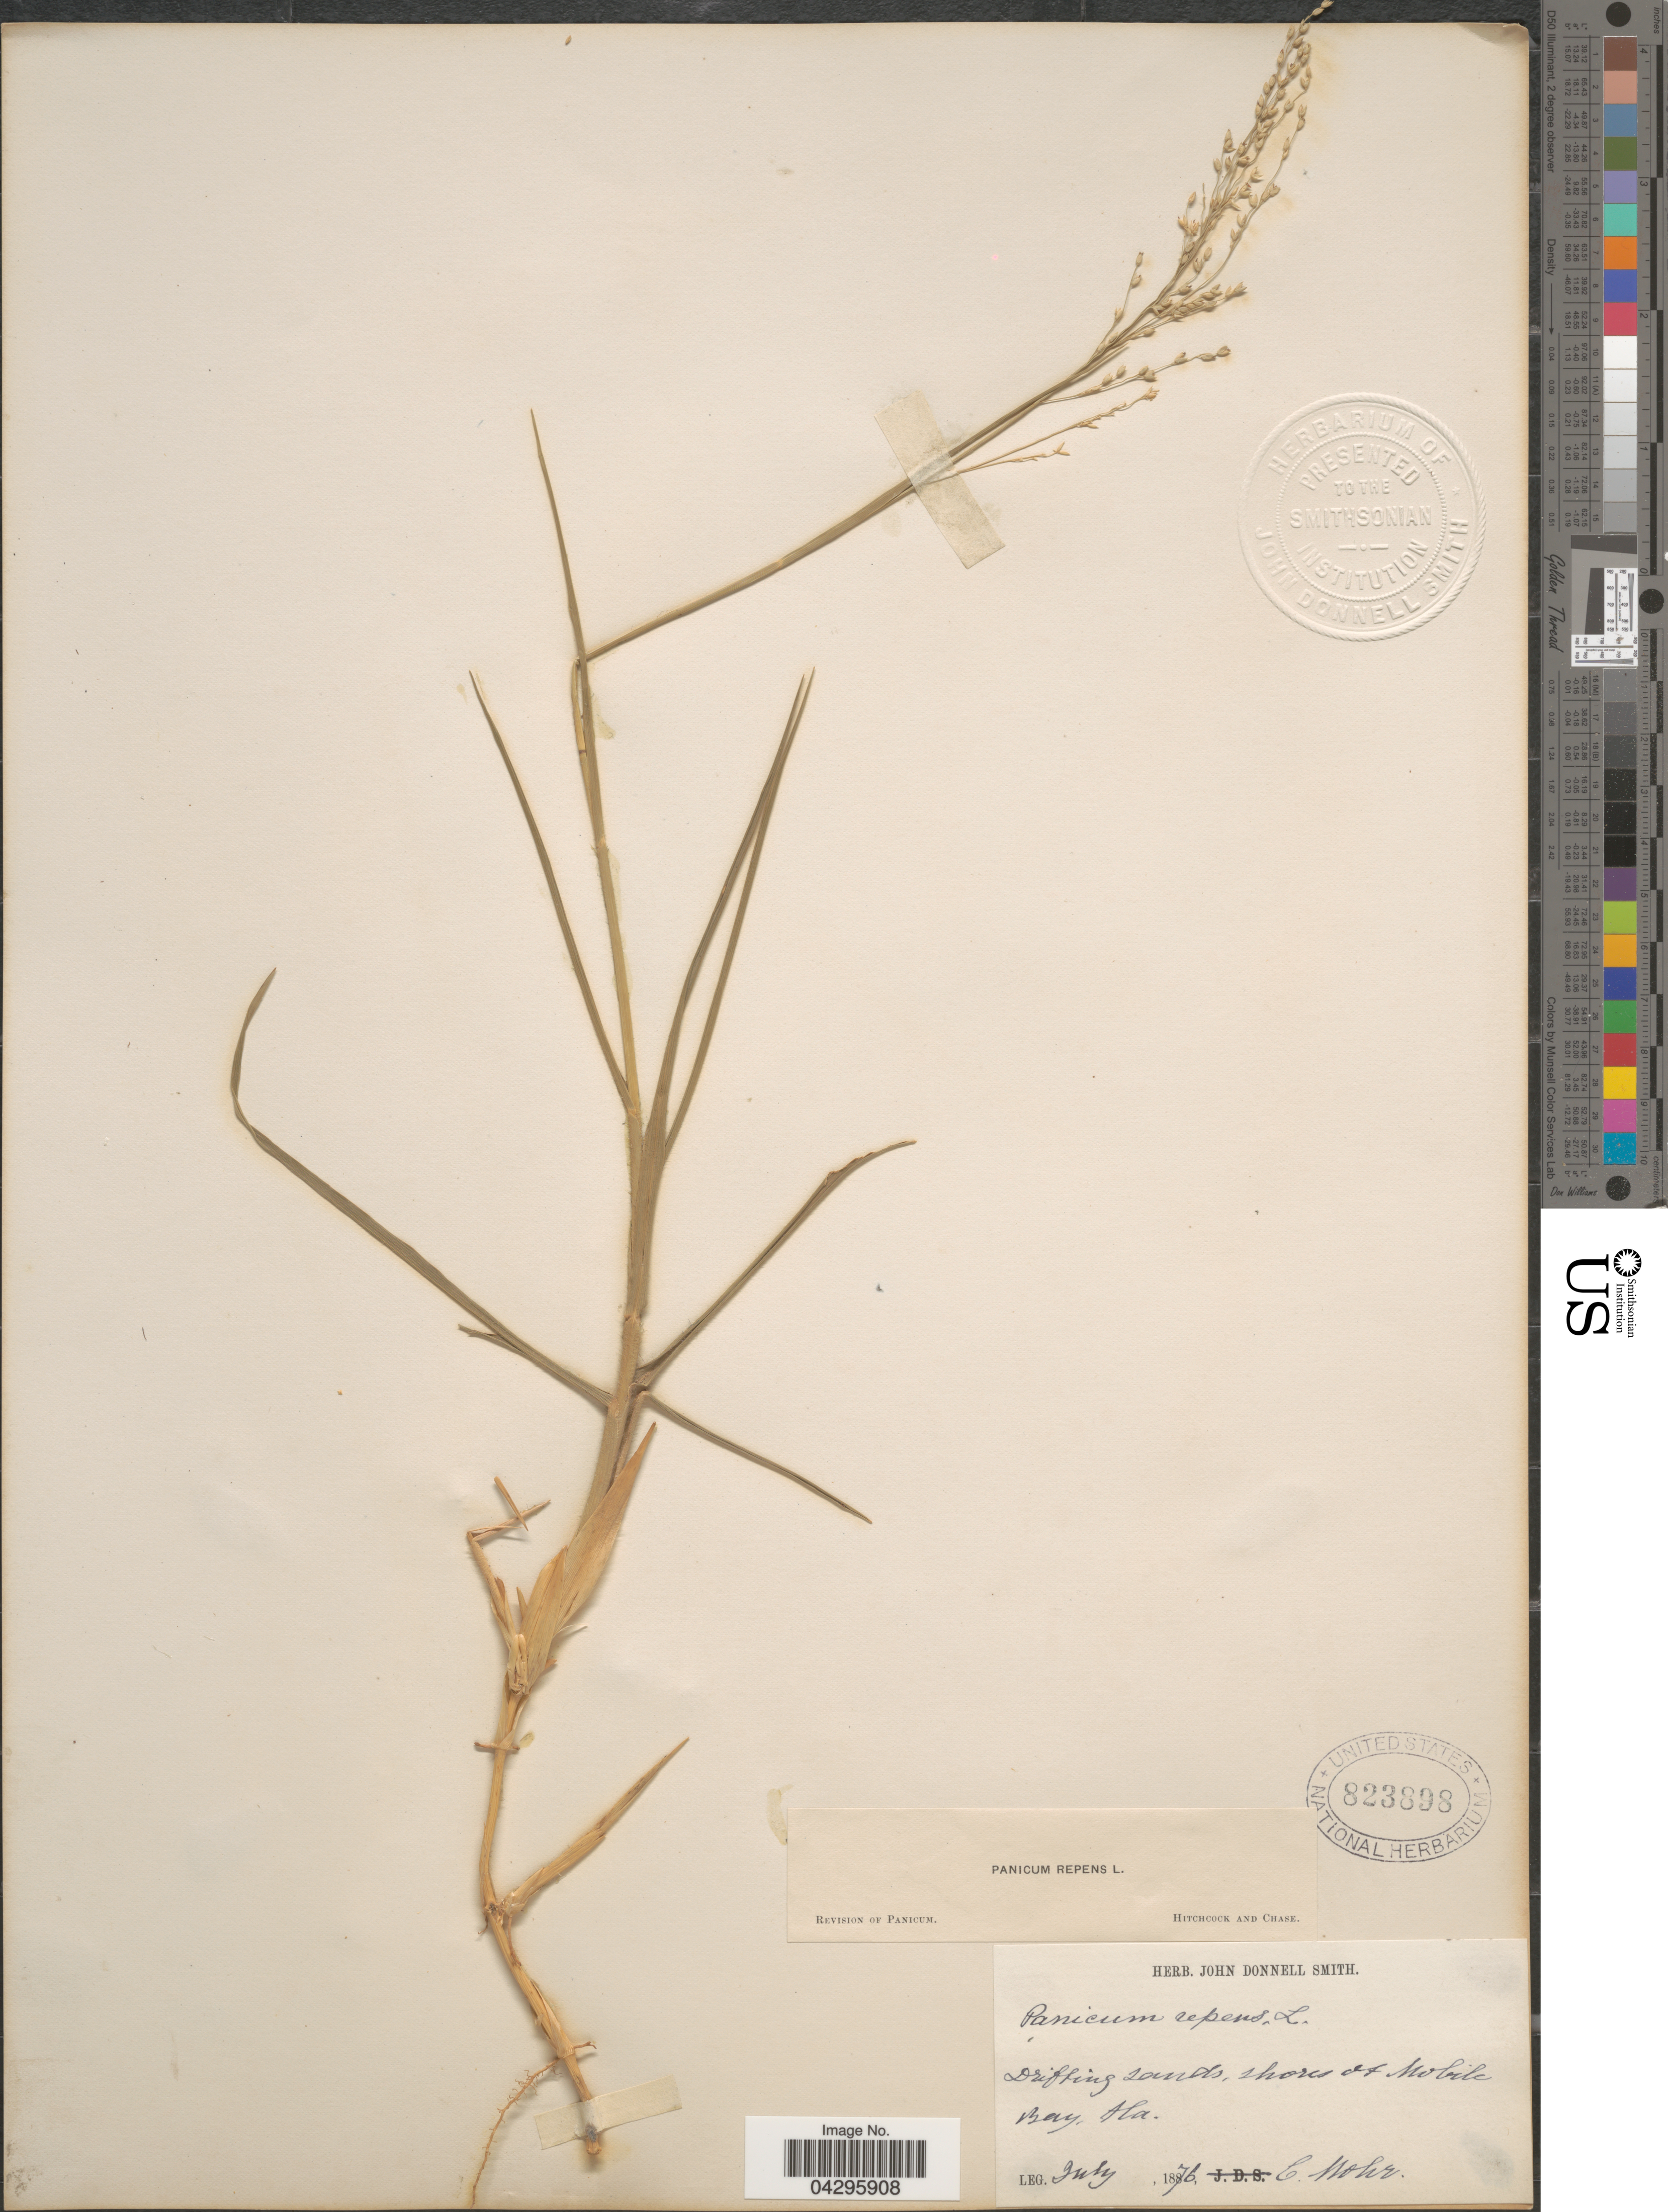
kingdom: Plantae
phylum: Tracheophyta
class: Liliopsida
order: Poales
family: Poaceae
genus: Panicum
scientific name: Panicum repens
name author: L.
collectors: C. T. Mohr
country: United States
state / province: Alabama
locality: Drifting sands, shores of Mobile Bay.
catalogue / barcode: US 823898